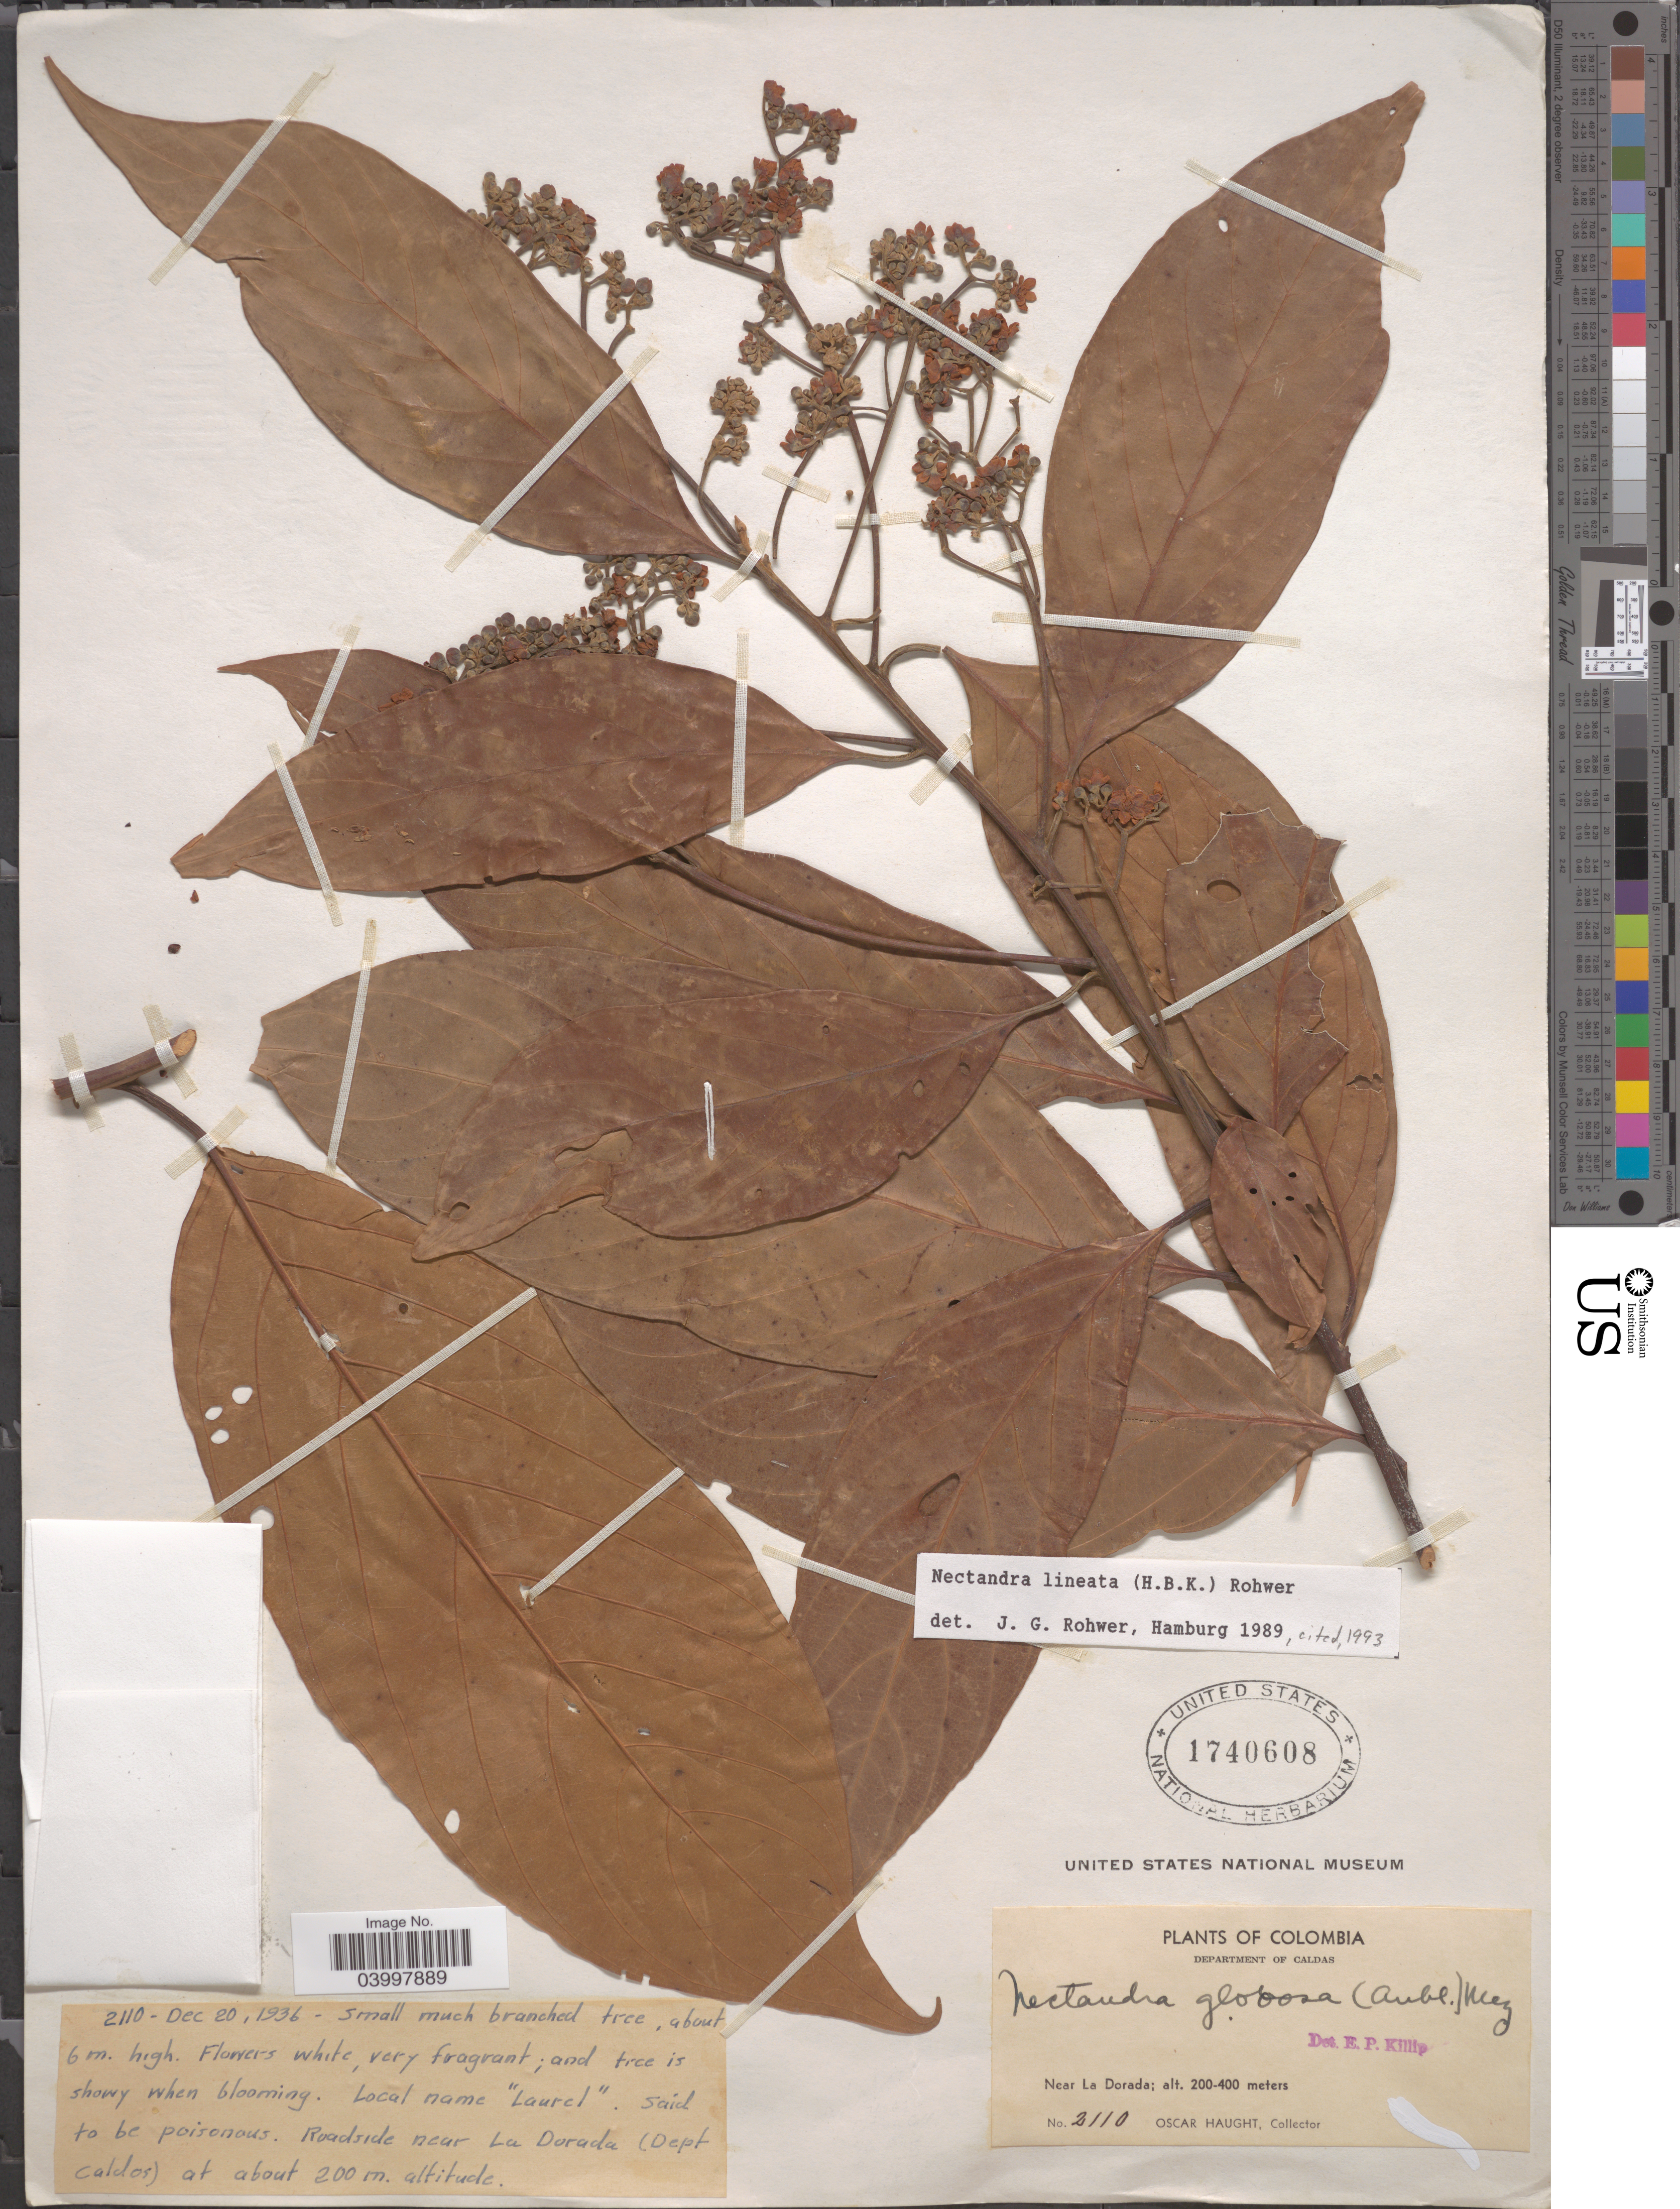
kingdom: Plantae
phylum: Tracheophyta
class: Magnoliopsida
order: Laurales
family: Lauraceae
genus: Nectandra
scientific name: Nectandra lineata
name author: (Kunth) Rohwer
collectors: O. L. Haught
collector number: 2110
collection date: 1936-12-20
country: Colombia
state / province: Caldas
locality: Department of Caldas. Near La Dorada. Roadside near La Dorada (Dept. Caldas).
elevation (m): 200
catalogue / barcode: US 1740608